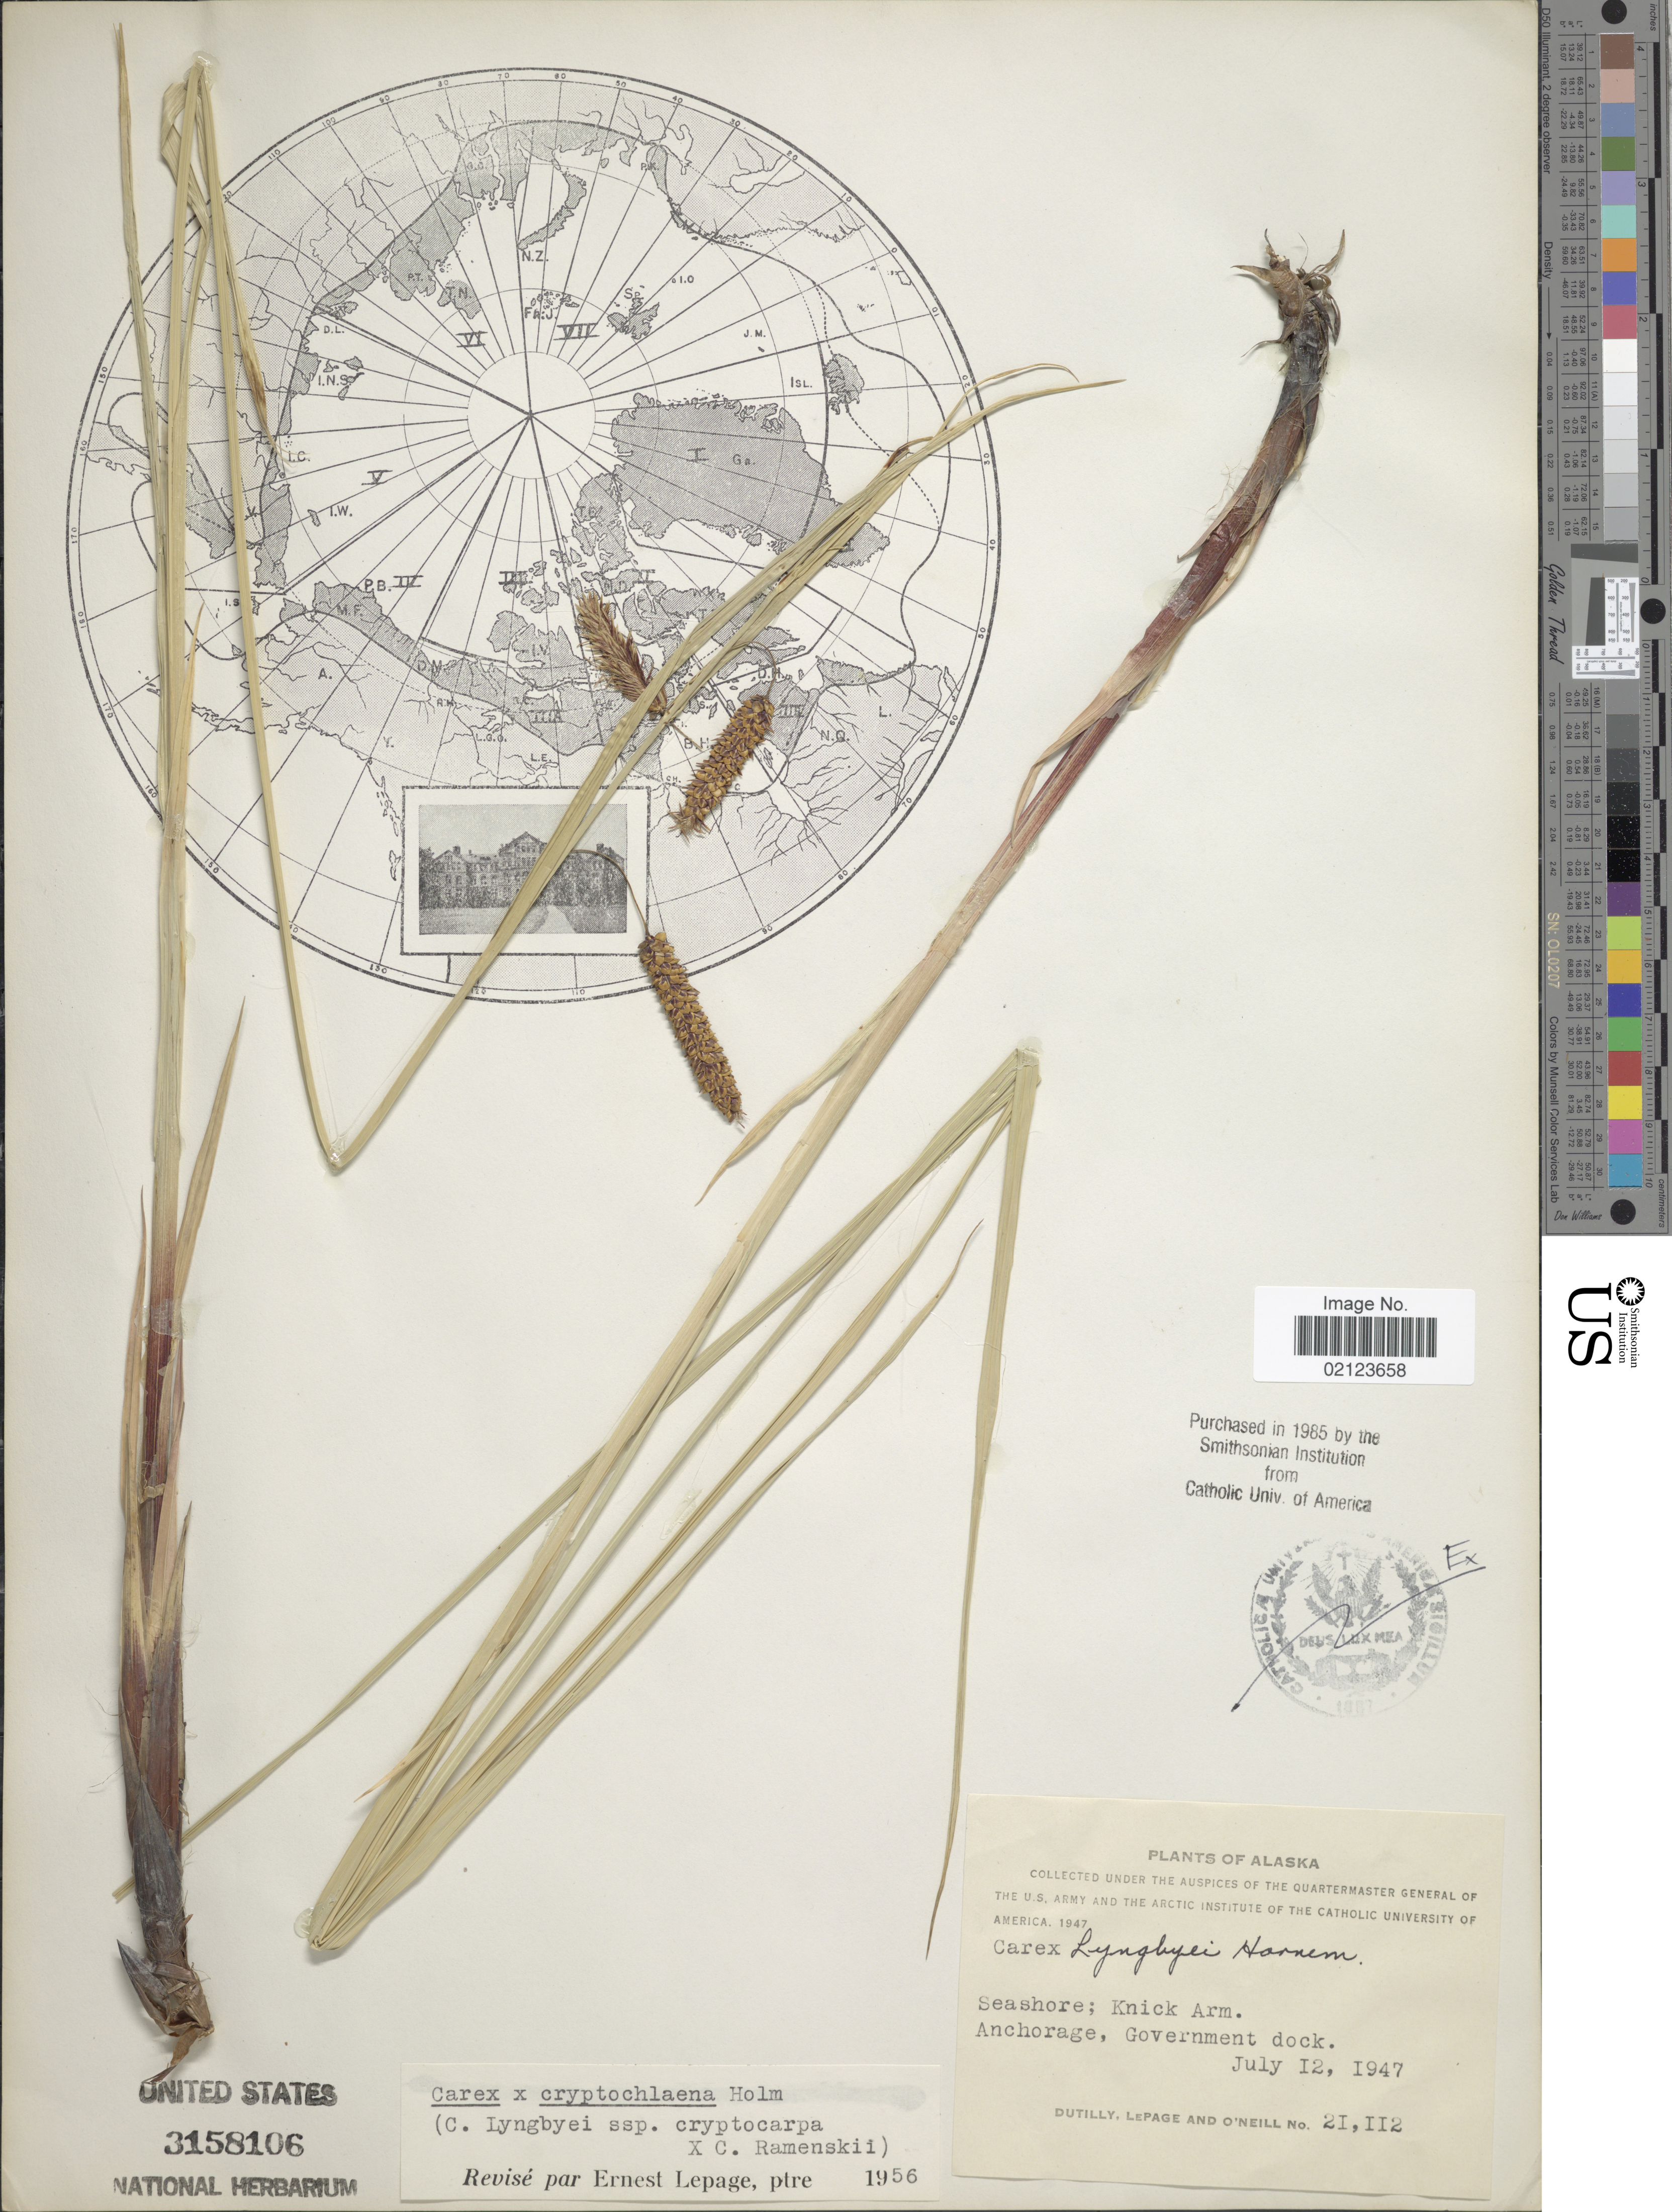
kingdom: Plantae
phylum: Tracheophyta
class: Liliopsida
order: Poales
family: Cyperaceae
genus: Carex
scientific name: Carex lyngbyei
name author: Hornem.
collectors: -. Dutilly, -. LePage & -. O'Neill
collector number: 21112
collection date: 1947-07-12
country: United States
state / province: Alaska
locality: Seashore; Knick Arm. Anchorage, Government dock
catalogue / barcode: US 3158106